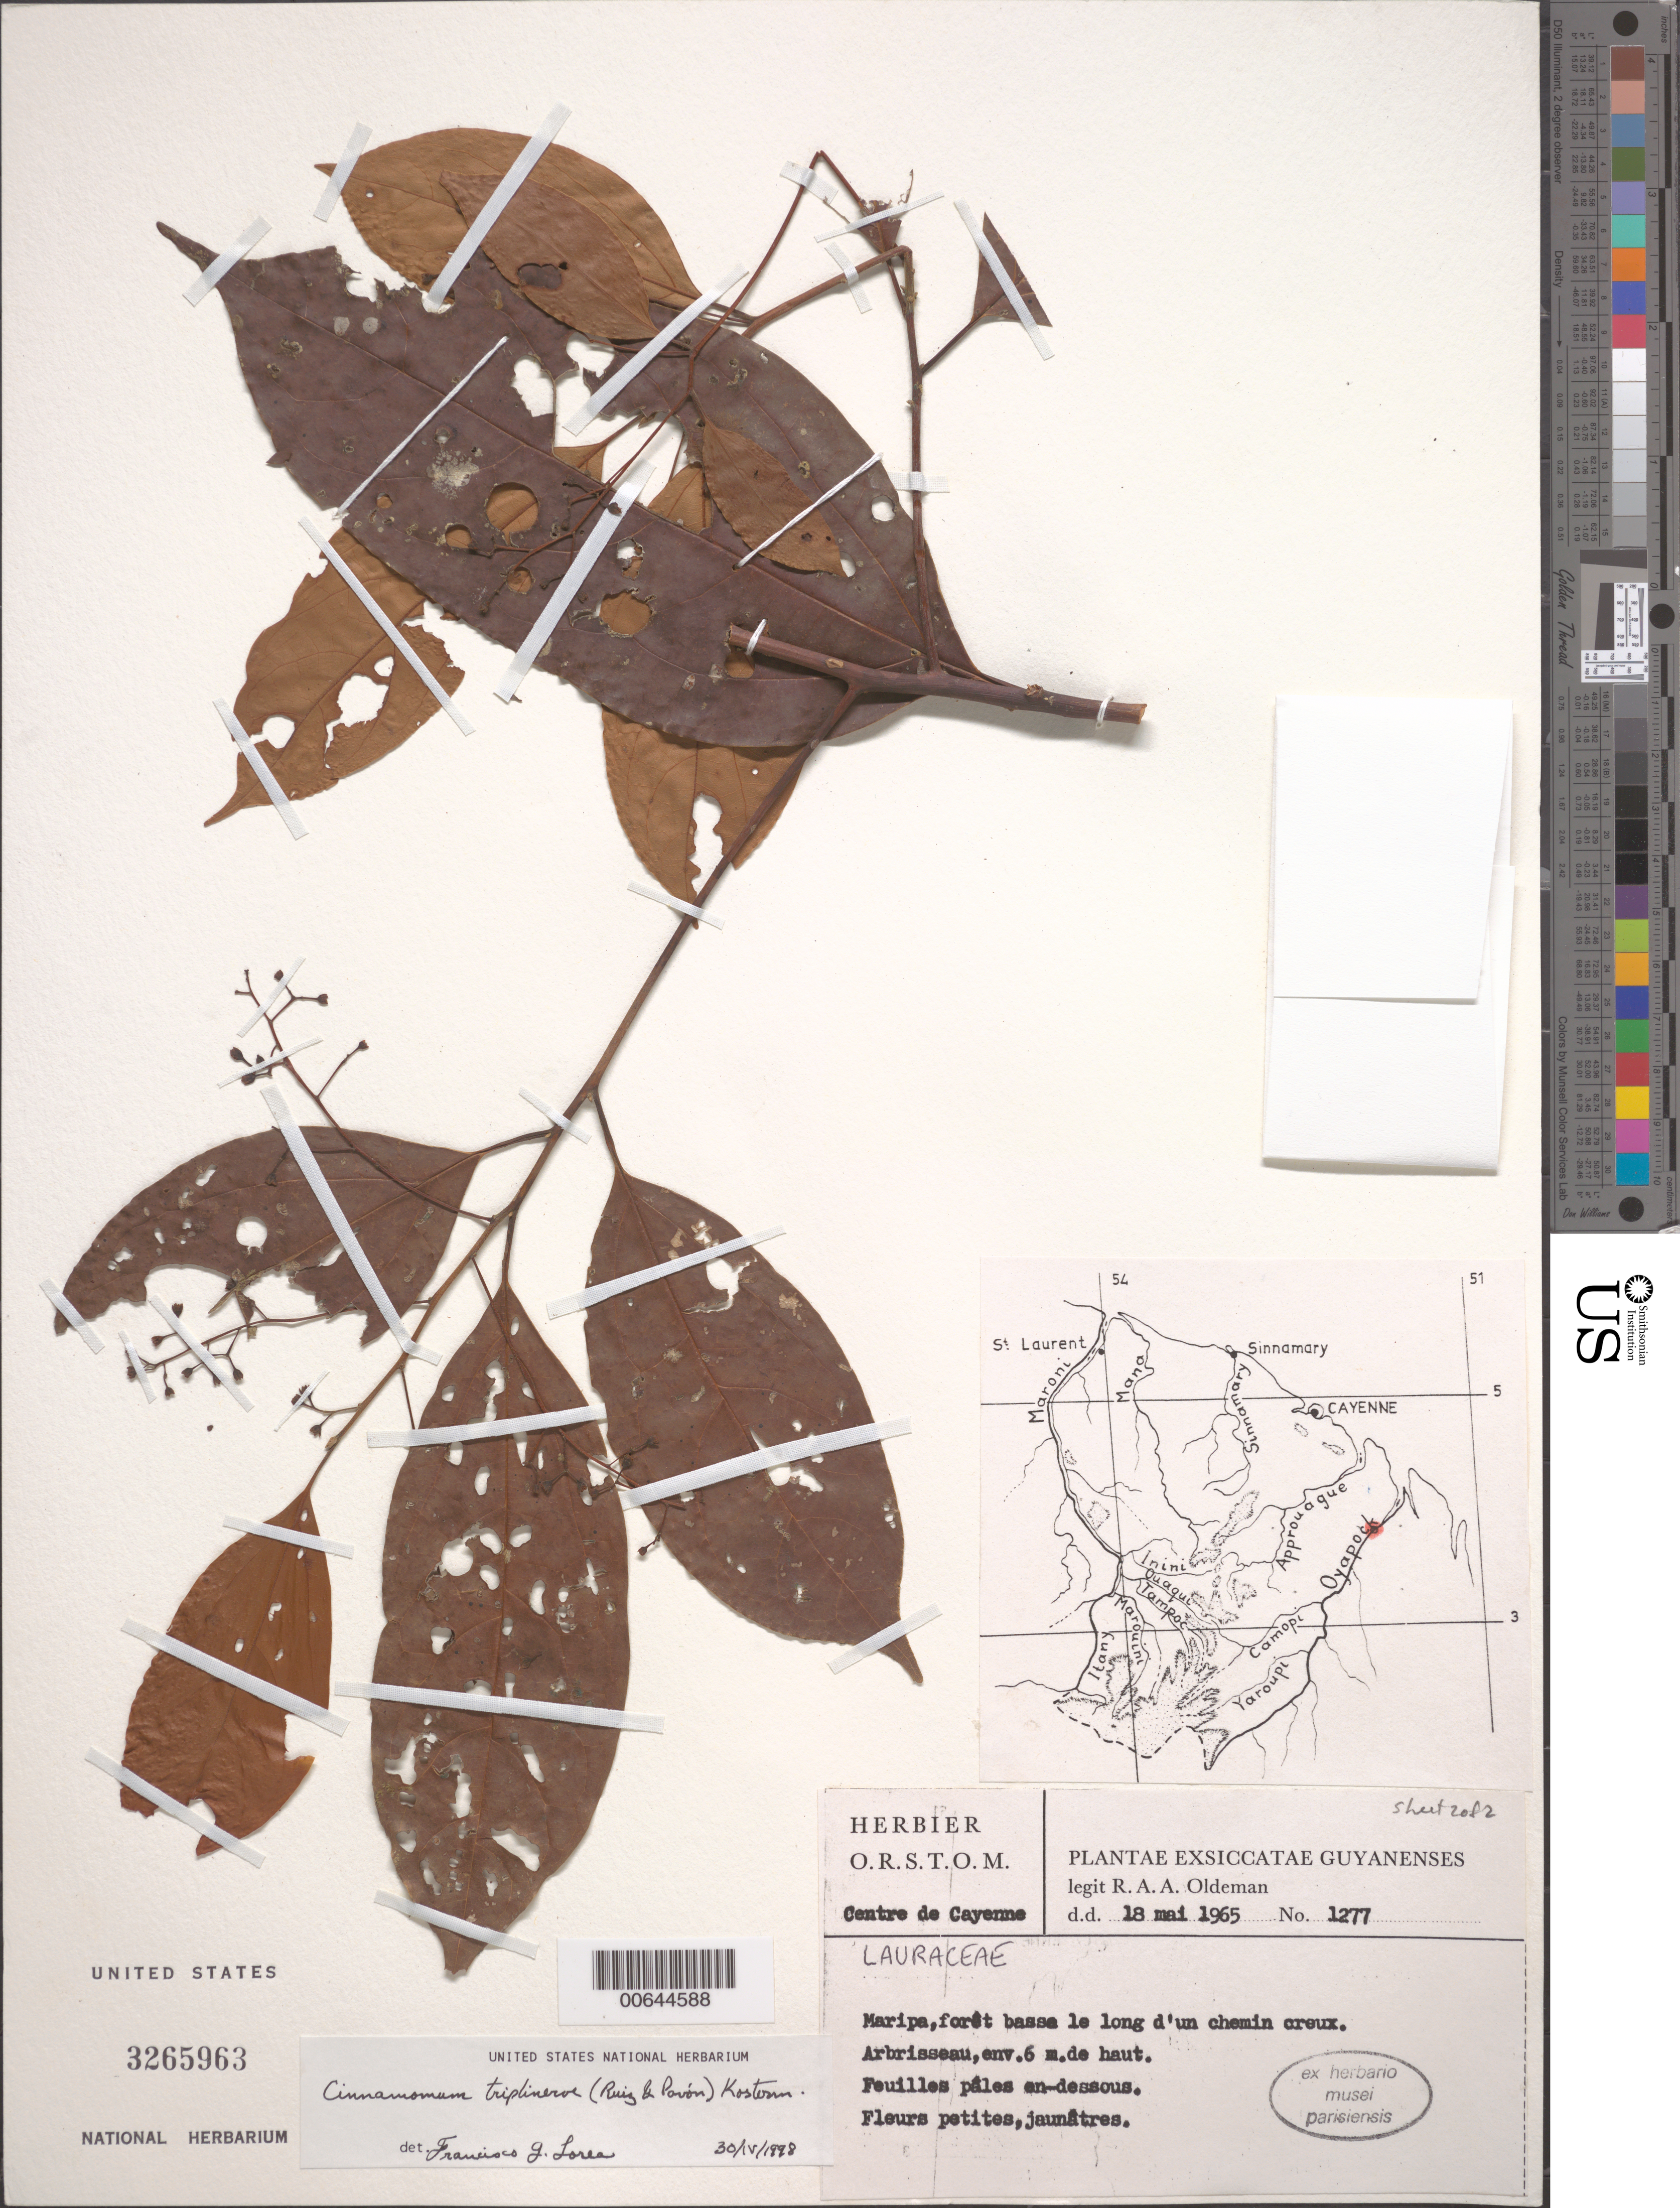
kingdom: Plantae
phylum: Tracheophyta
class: Magnoliopsida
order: Laurales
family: Lauraceae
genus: Cinnamomum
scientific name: Cinnamomum triplinerve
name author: (Ruiz & Pav.) Kosterm.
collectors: R. Oldeman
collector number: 1277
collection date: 1965-05-18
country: French Guiana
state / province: Cayenne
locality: Centre de Cayenne. Maripa, forêt basse le long d'un chemin creux.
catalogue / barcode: US 3265963